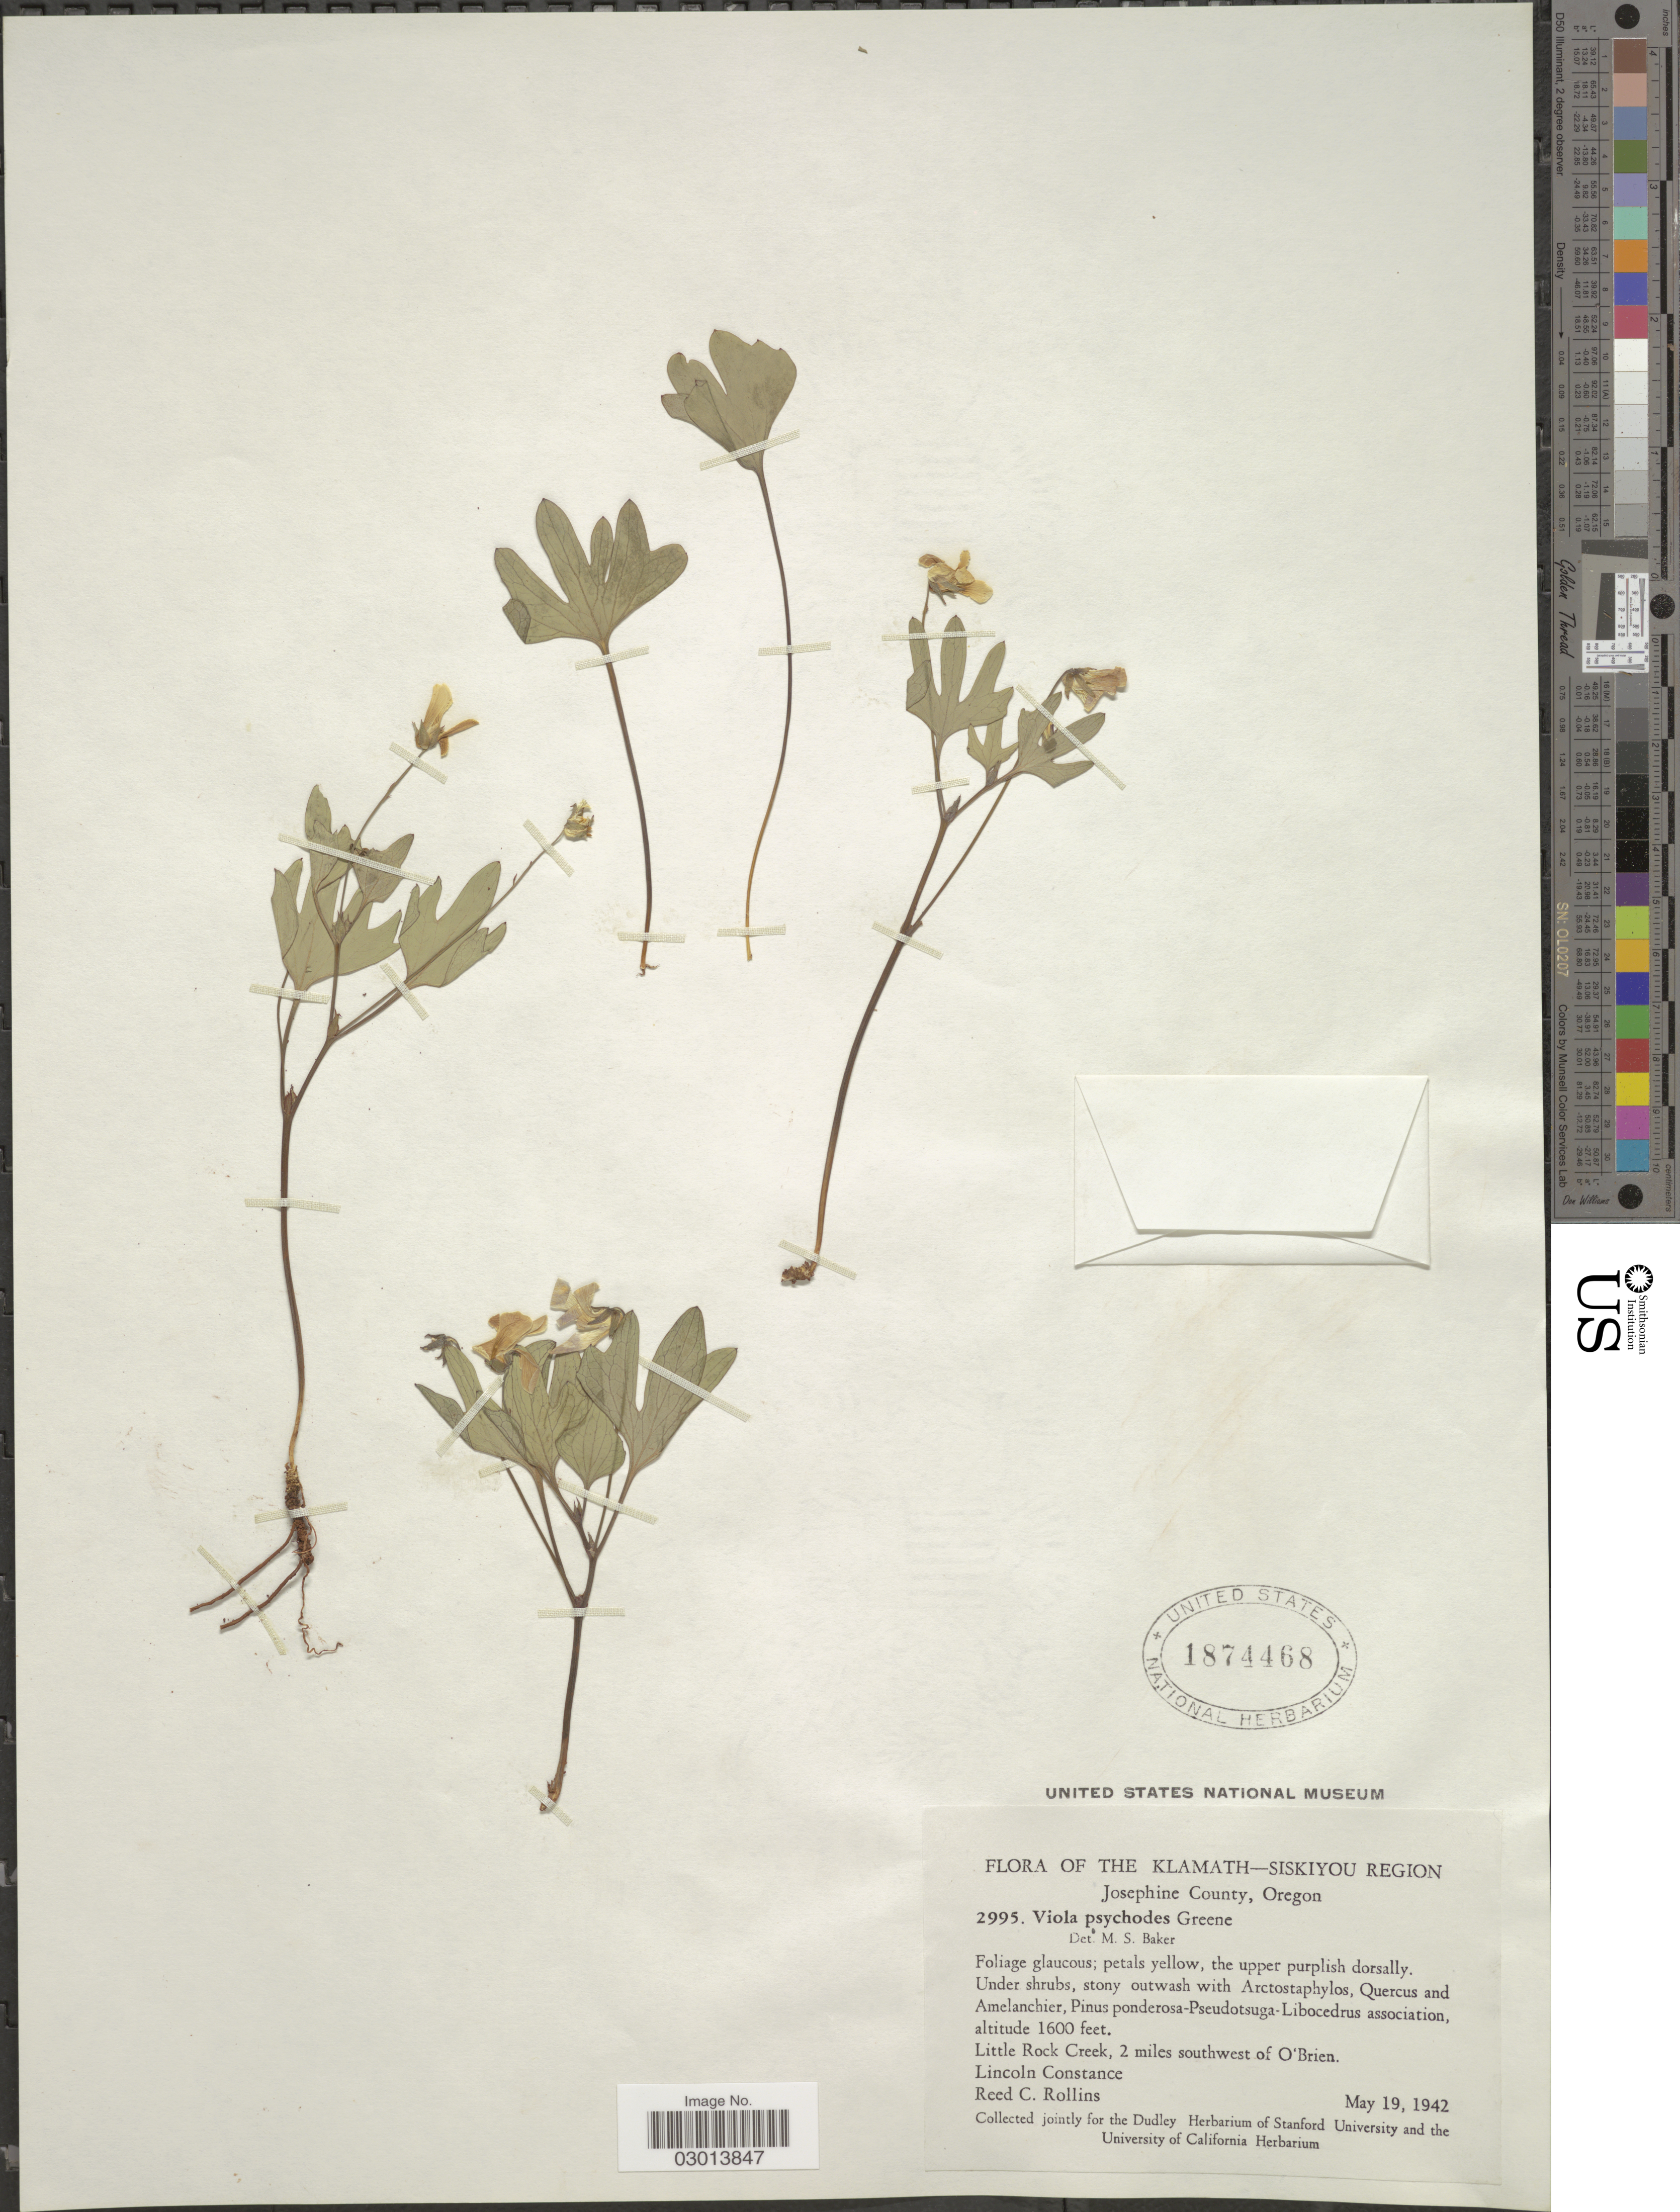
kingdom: Plantae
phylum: Tracheophyta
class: Magnoliopsida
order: Malpighiales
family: Violaceae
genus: Viola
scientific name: Viola psychodes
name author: Greene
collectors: L. Constance & R. C. Rollins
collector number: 2995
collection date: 1942-05-19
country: United States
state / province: Oregon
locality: The Klamath-Siskiyou Region, Josephine County, Little Rock Creek, 2 miles southwest of O'Brien.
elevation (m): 488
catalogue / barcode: US 1874468